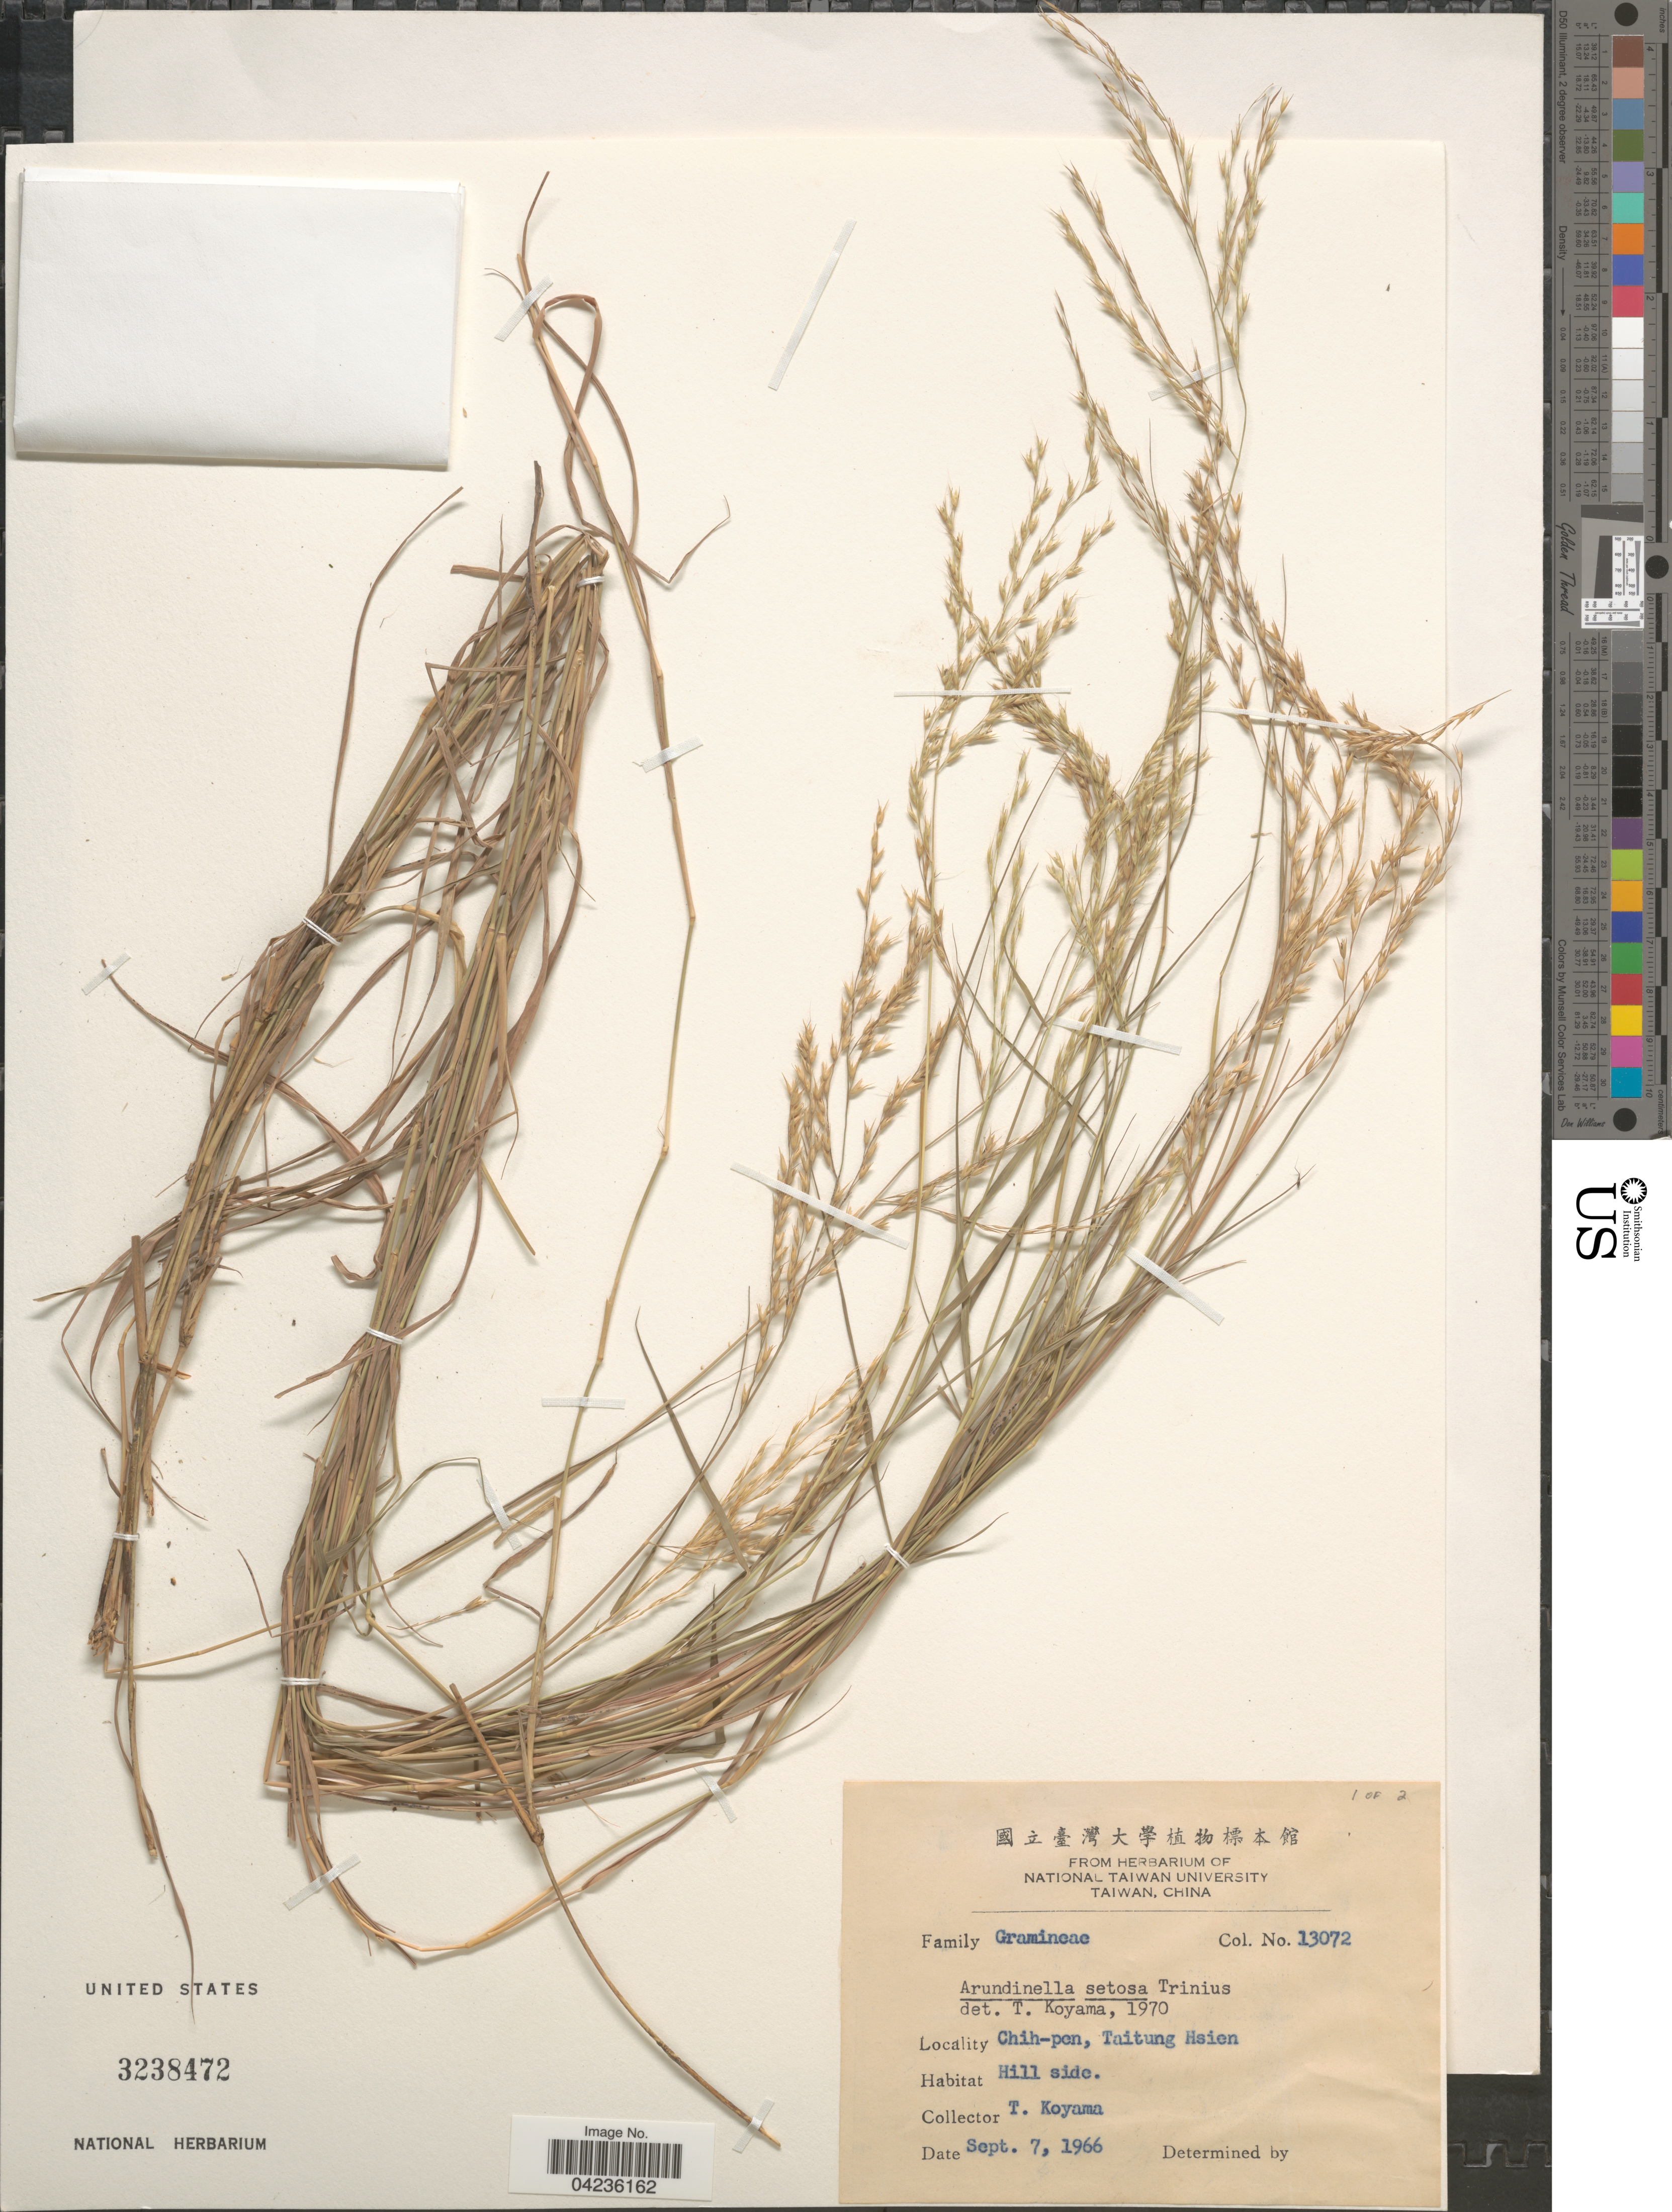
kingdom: Plantae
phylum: Tracheophyta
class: Liliopsida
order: Poales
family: Poaceae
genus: Arundinella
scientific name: Arundinella setosa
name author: Trin.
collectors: T. Koyama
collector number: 13072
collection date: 1966-09-07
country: Taiwan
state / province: Taitung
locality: Chih-pen, Taitung Hsien.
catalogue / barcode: US 3238472